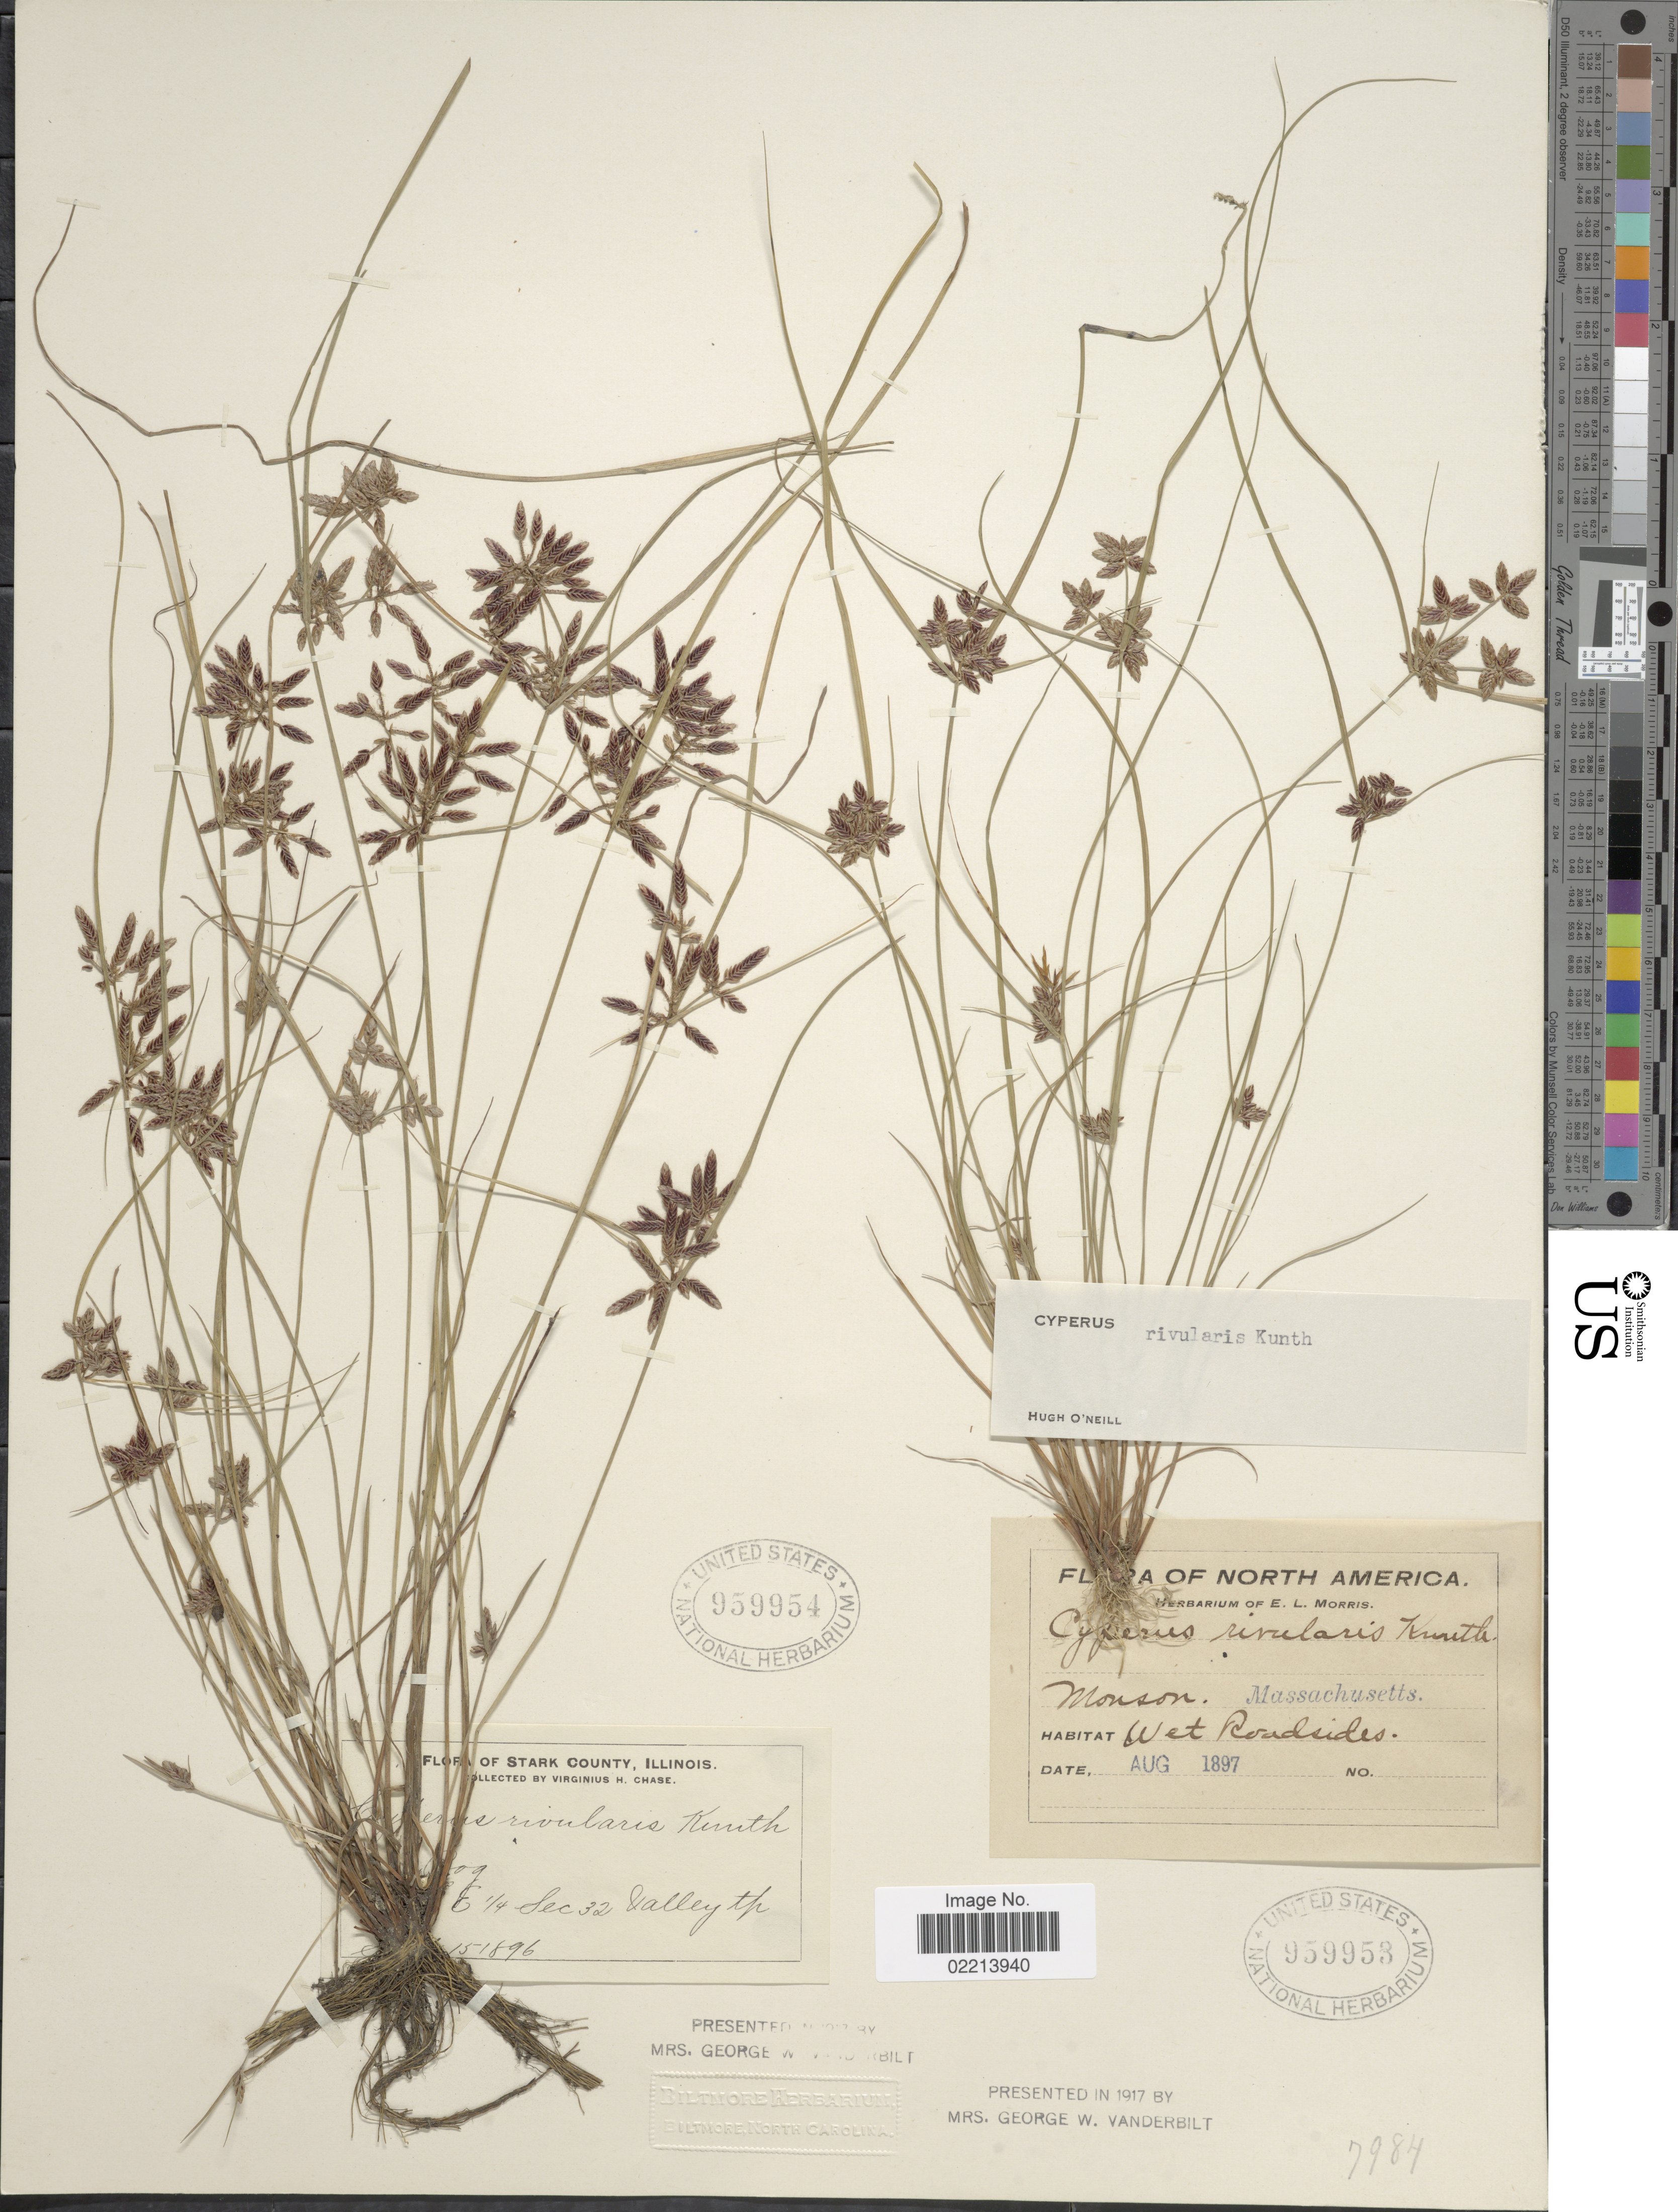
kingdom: Plantae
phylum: Tracheophyta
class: Liliopsida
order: Poales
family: Cyperaceae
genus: Cyperus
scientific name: Cyperus bipartitus Torr.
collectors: V. H. Chase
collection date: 1896-09-15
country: United States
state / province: Illinois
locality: Stark County. [illegible text] E ¼ Sec 32 Valley tp.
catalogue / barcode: US 959954-2